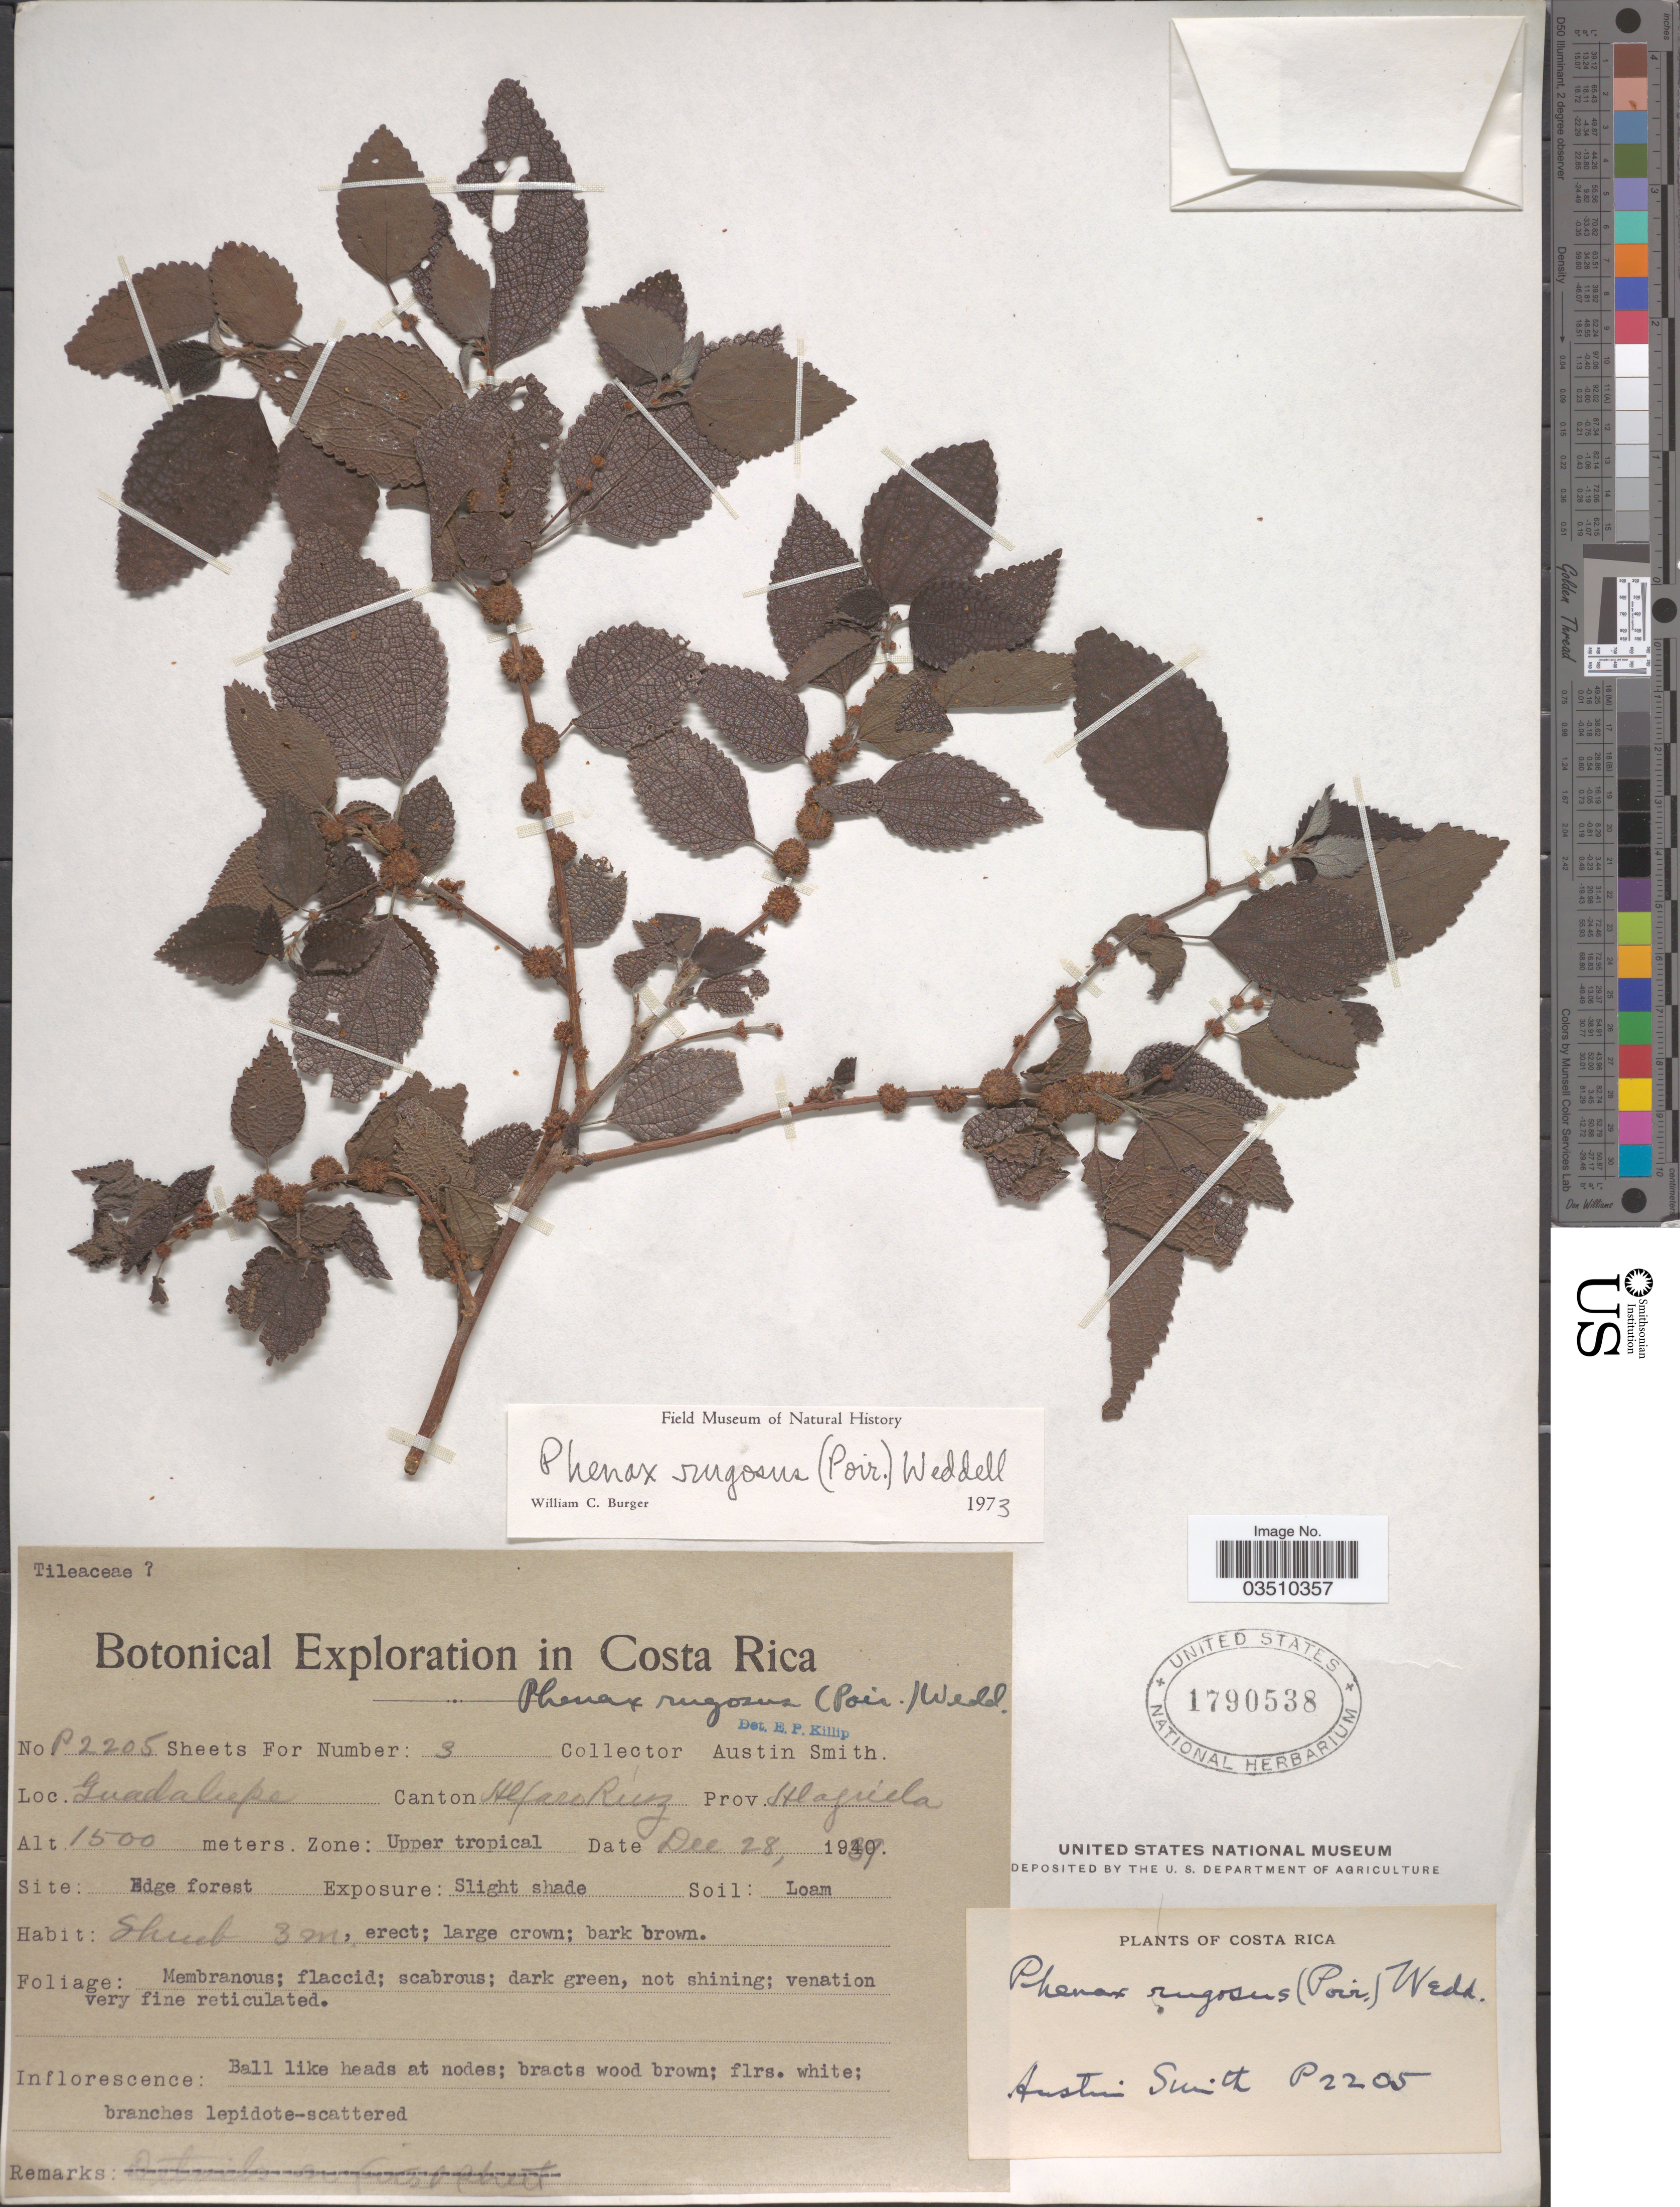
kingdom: Plantae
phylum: Tracheophyta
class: Magnoliopsida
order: Rosales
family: Urticaceae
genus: Phenax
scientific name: Phenax rugosus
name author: (Poir.) Wedd.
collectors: Aust P. Smith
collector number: P2205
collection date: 1939-12-28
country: Costa Rica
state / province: Alajuela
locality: Guadalupe. Canton Alfaro Ruiz. Zone: Upper tropical.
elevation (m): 1500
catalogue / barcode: US 1790538